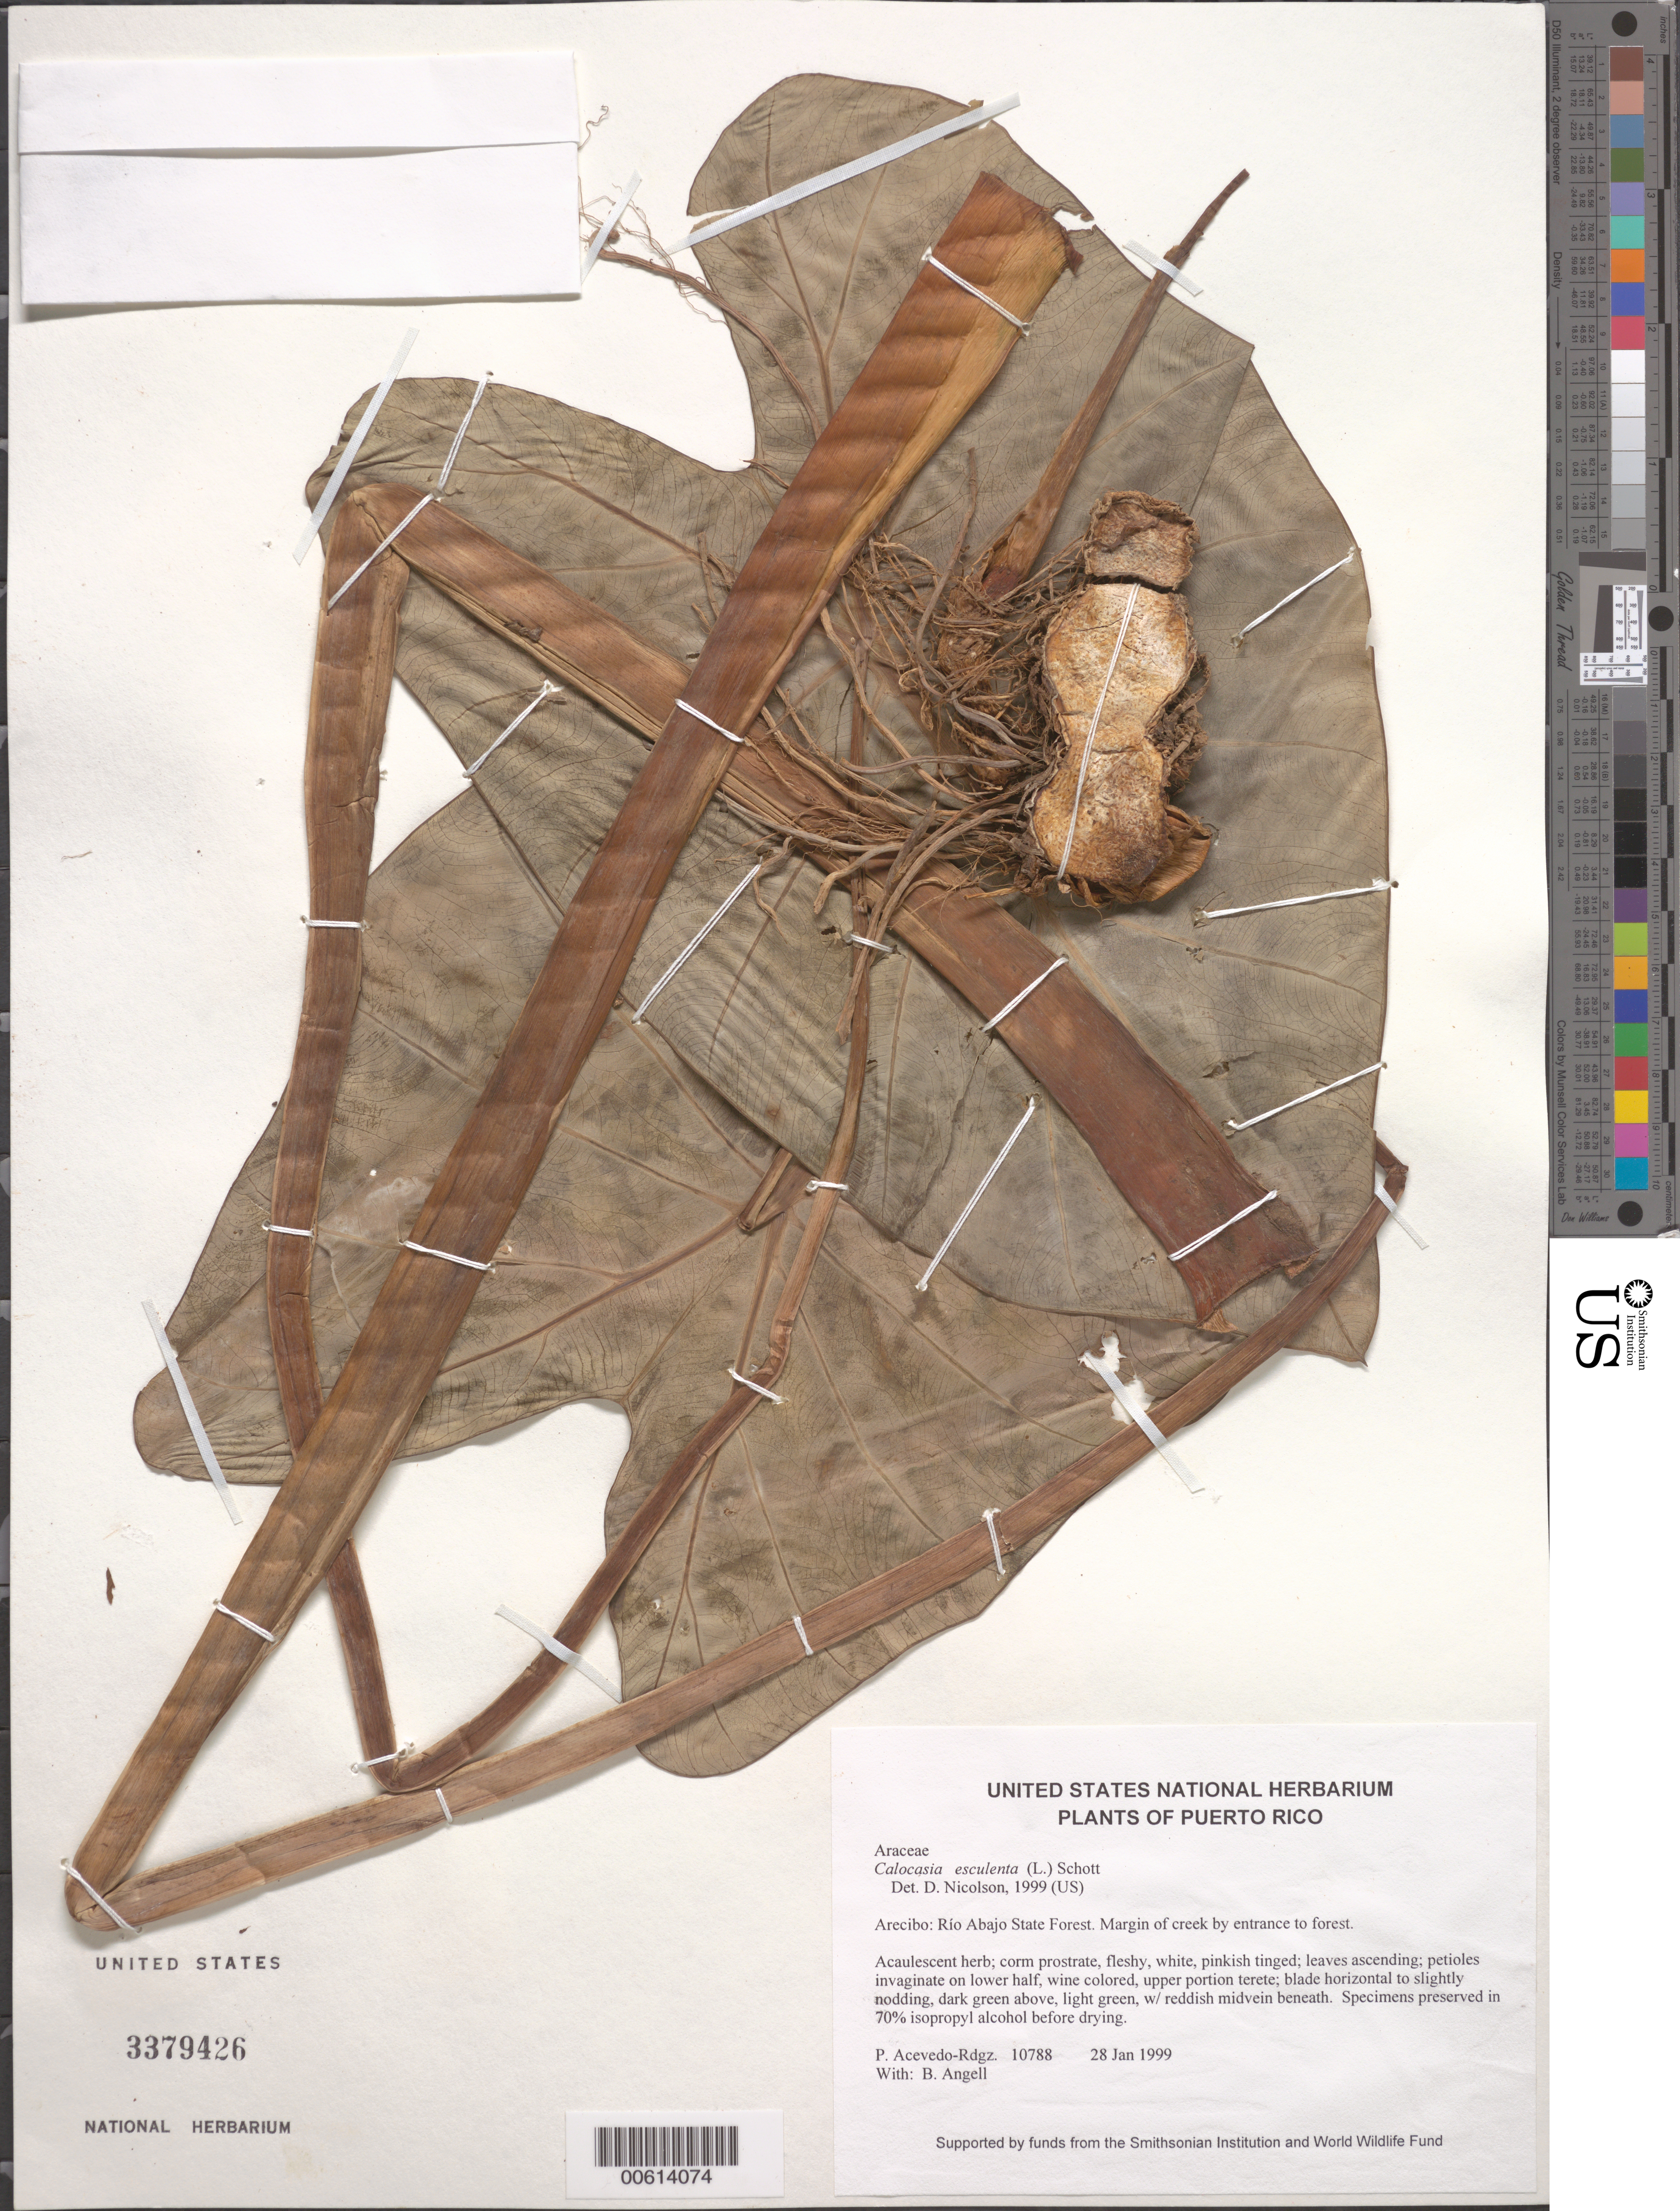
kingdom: Plantae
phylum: Tracheophyta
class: Liliopsida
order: Alismatales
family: Araceae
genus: Colocasia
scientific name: Colocasia esculenta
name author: (L.) Schott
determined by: Nicolson, Dan H.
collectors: P. Acevedo-Rodr. & Bobbi Angell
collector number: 10788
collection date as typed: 28 Jan 1999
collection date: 1999-01-28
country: Puerto Rico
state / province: Arecibo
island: Puerto Rico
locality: Arecibo; Río Abajo State Forest.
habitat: Margin of creek by entrance to forest.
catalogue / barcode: US 3379426